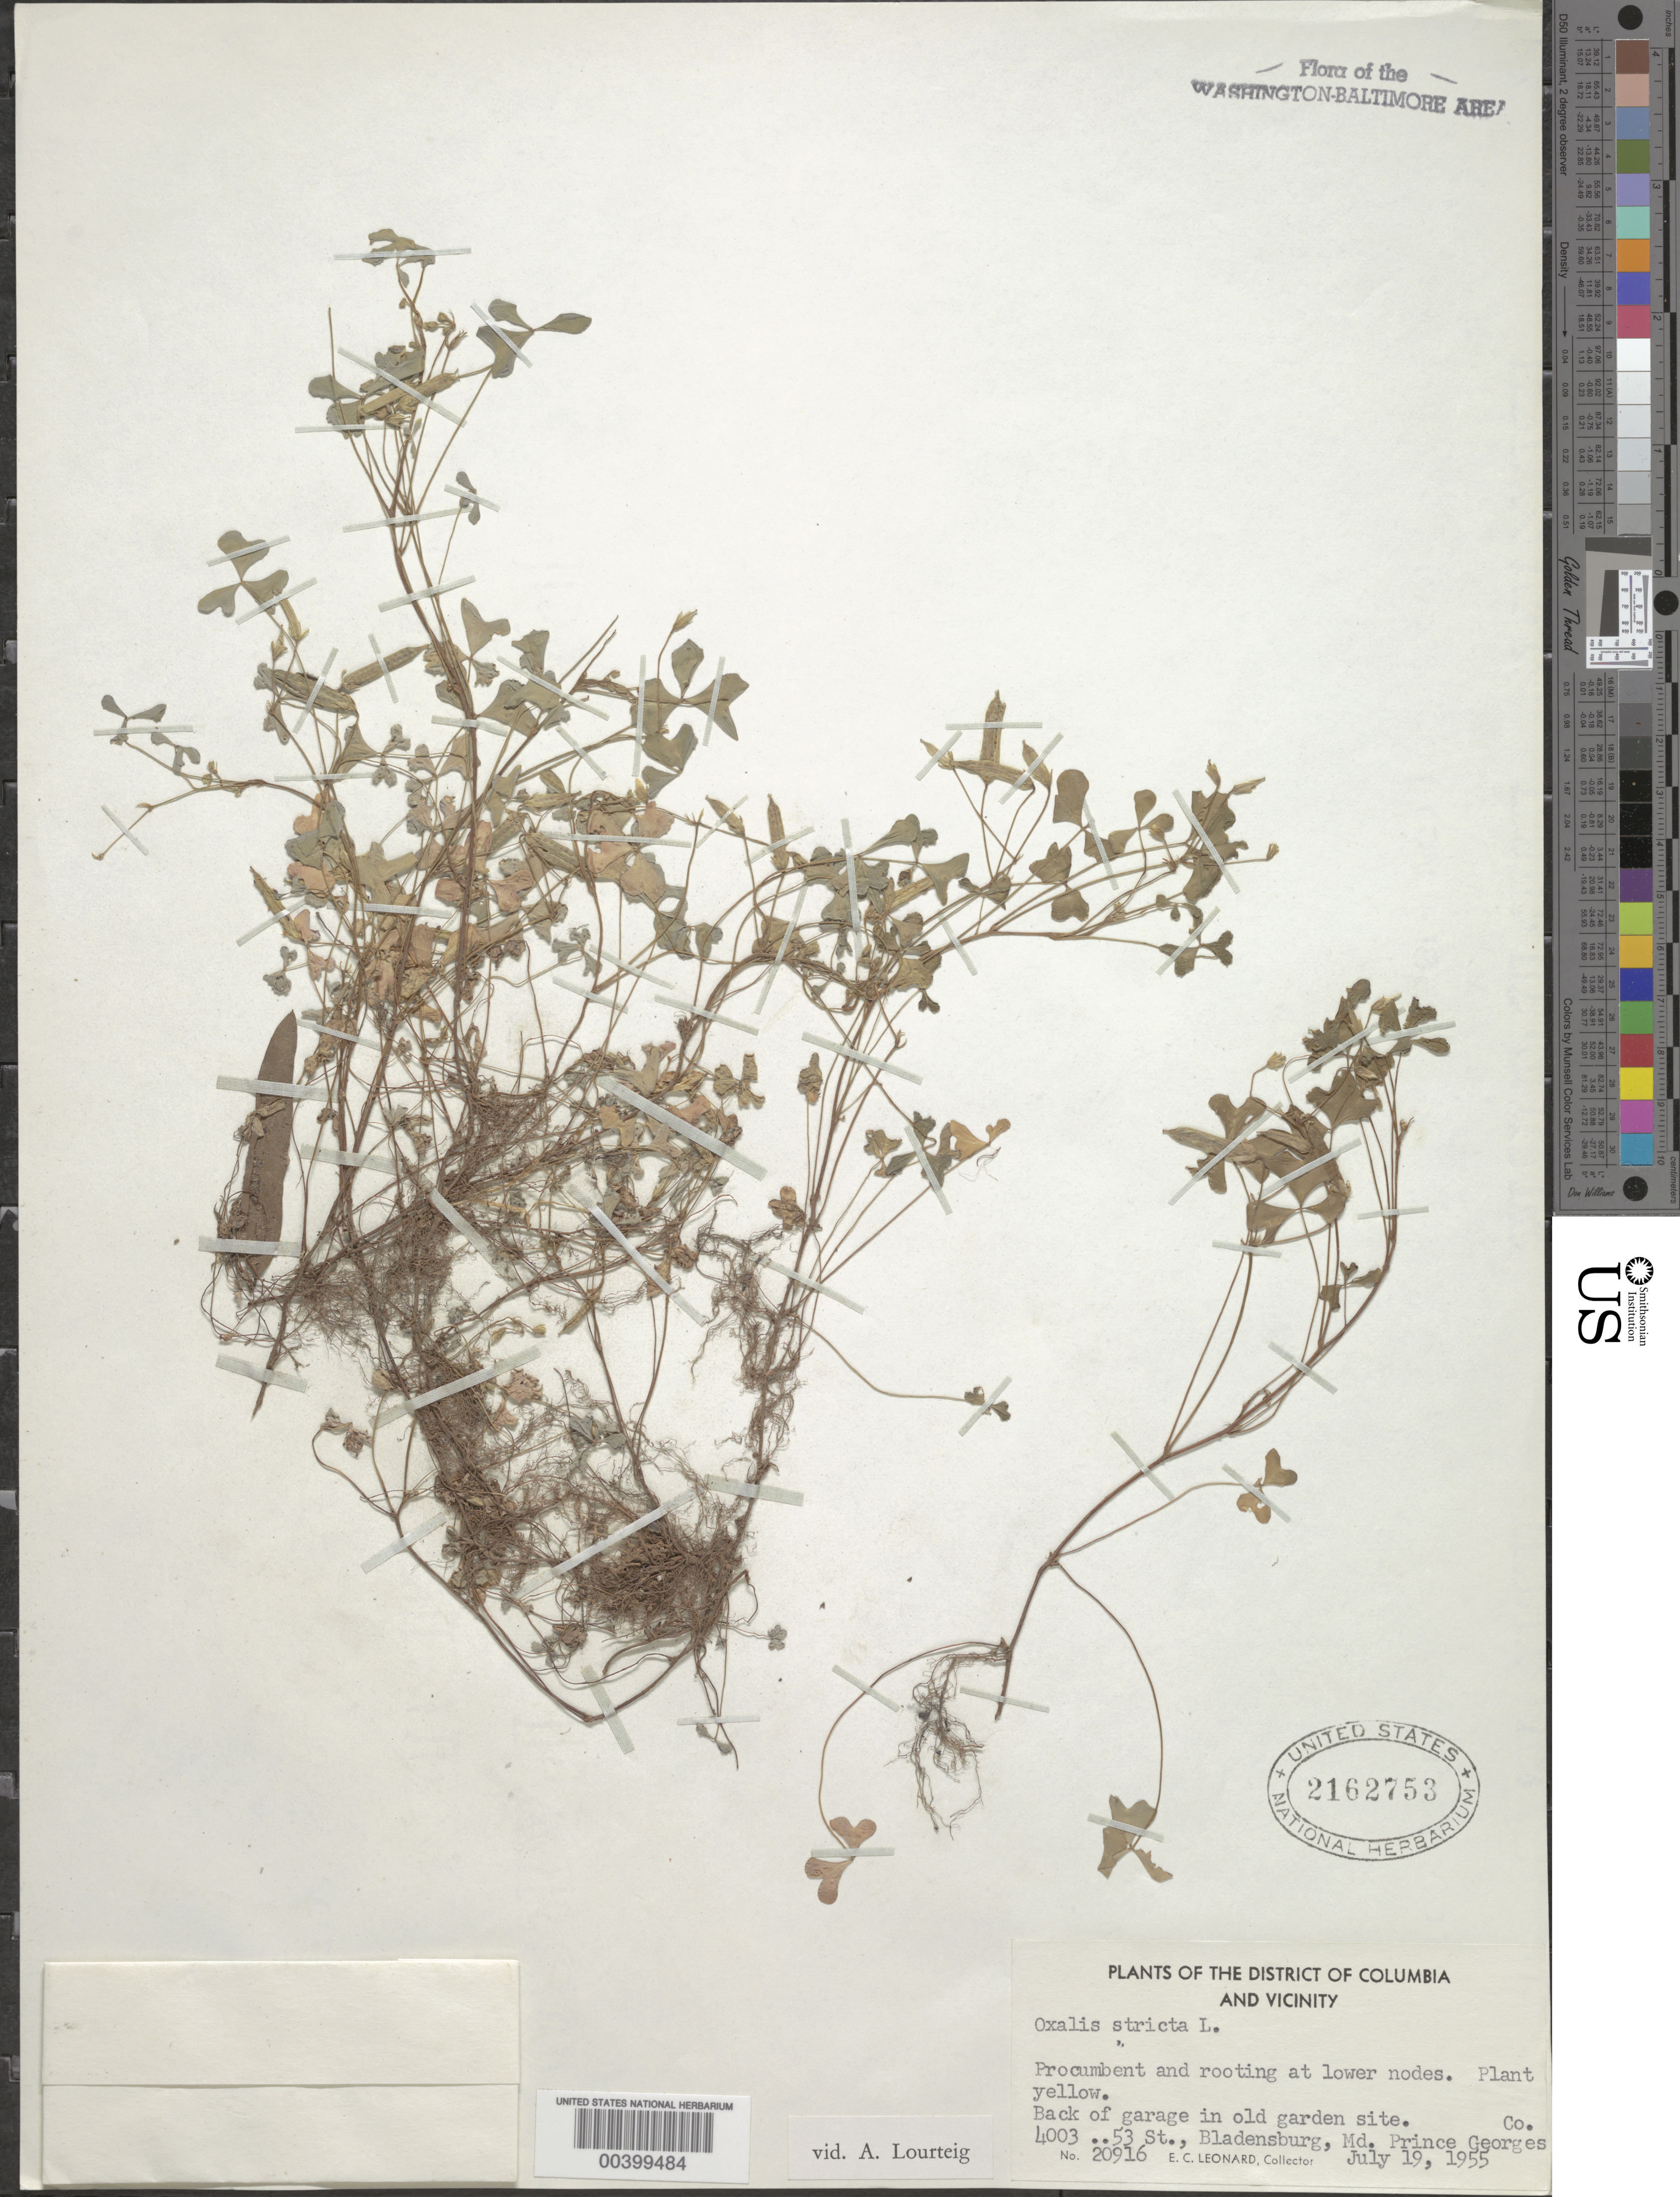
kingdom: Plantae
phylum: Tracheophyta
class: Magnoliopsida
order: Oxalidales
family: Oxalidaceae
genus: Oxalis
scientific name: Oxalis stricta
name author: L.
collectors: E. C. Leonard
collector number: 20916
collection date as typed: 19 Jul 1955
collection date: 1955-07-19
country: United States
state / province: Maryland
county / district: Prince George's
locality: Bladensburg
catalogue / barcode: US 2162753